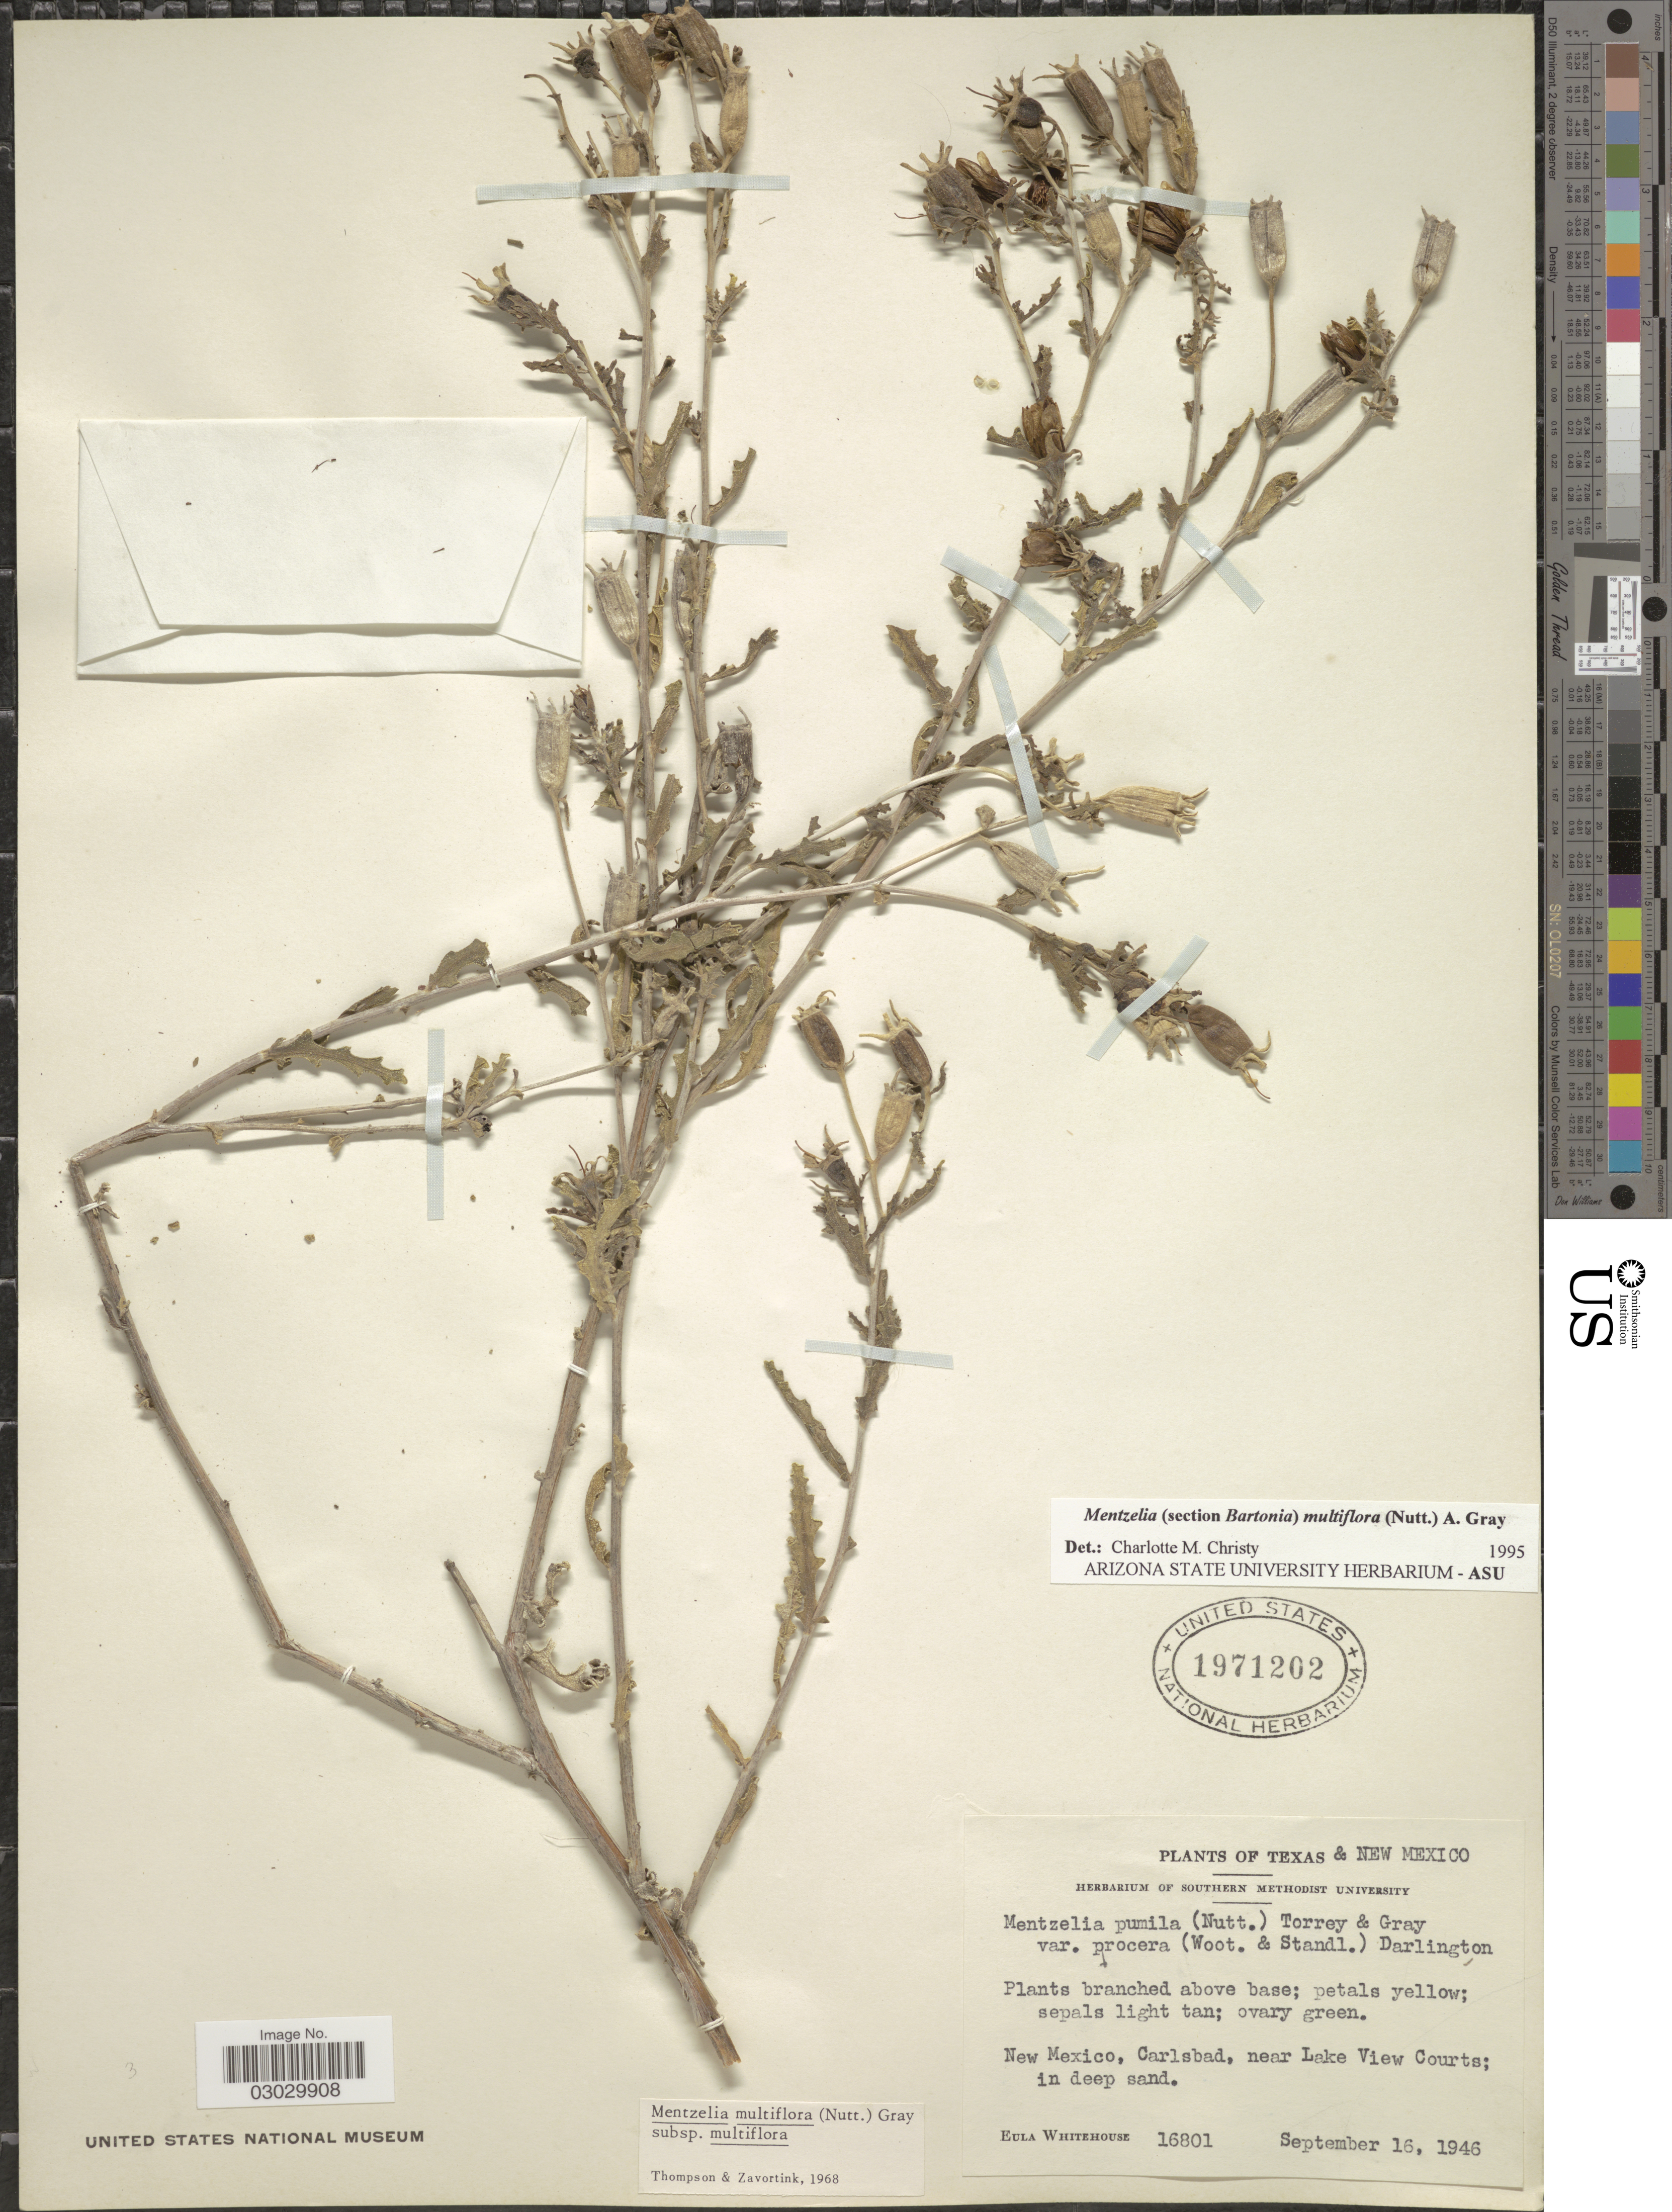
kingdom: Plantae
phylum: Tracheophyta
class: Magnoliopsida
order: Cornales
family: Loasaceae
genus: Mentzelia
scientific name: Mentzelia multiflora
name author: (Nutt.) A. Gray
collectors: E. Whitehouse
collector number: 16801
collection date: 1946-09-16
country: United States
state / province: New Mexico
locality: Carlsbad, near Lake View Courts; in deep sand.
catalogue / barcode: US 1971202